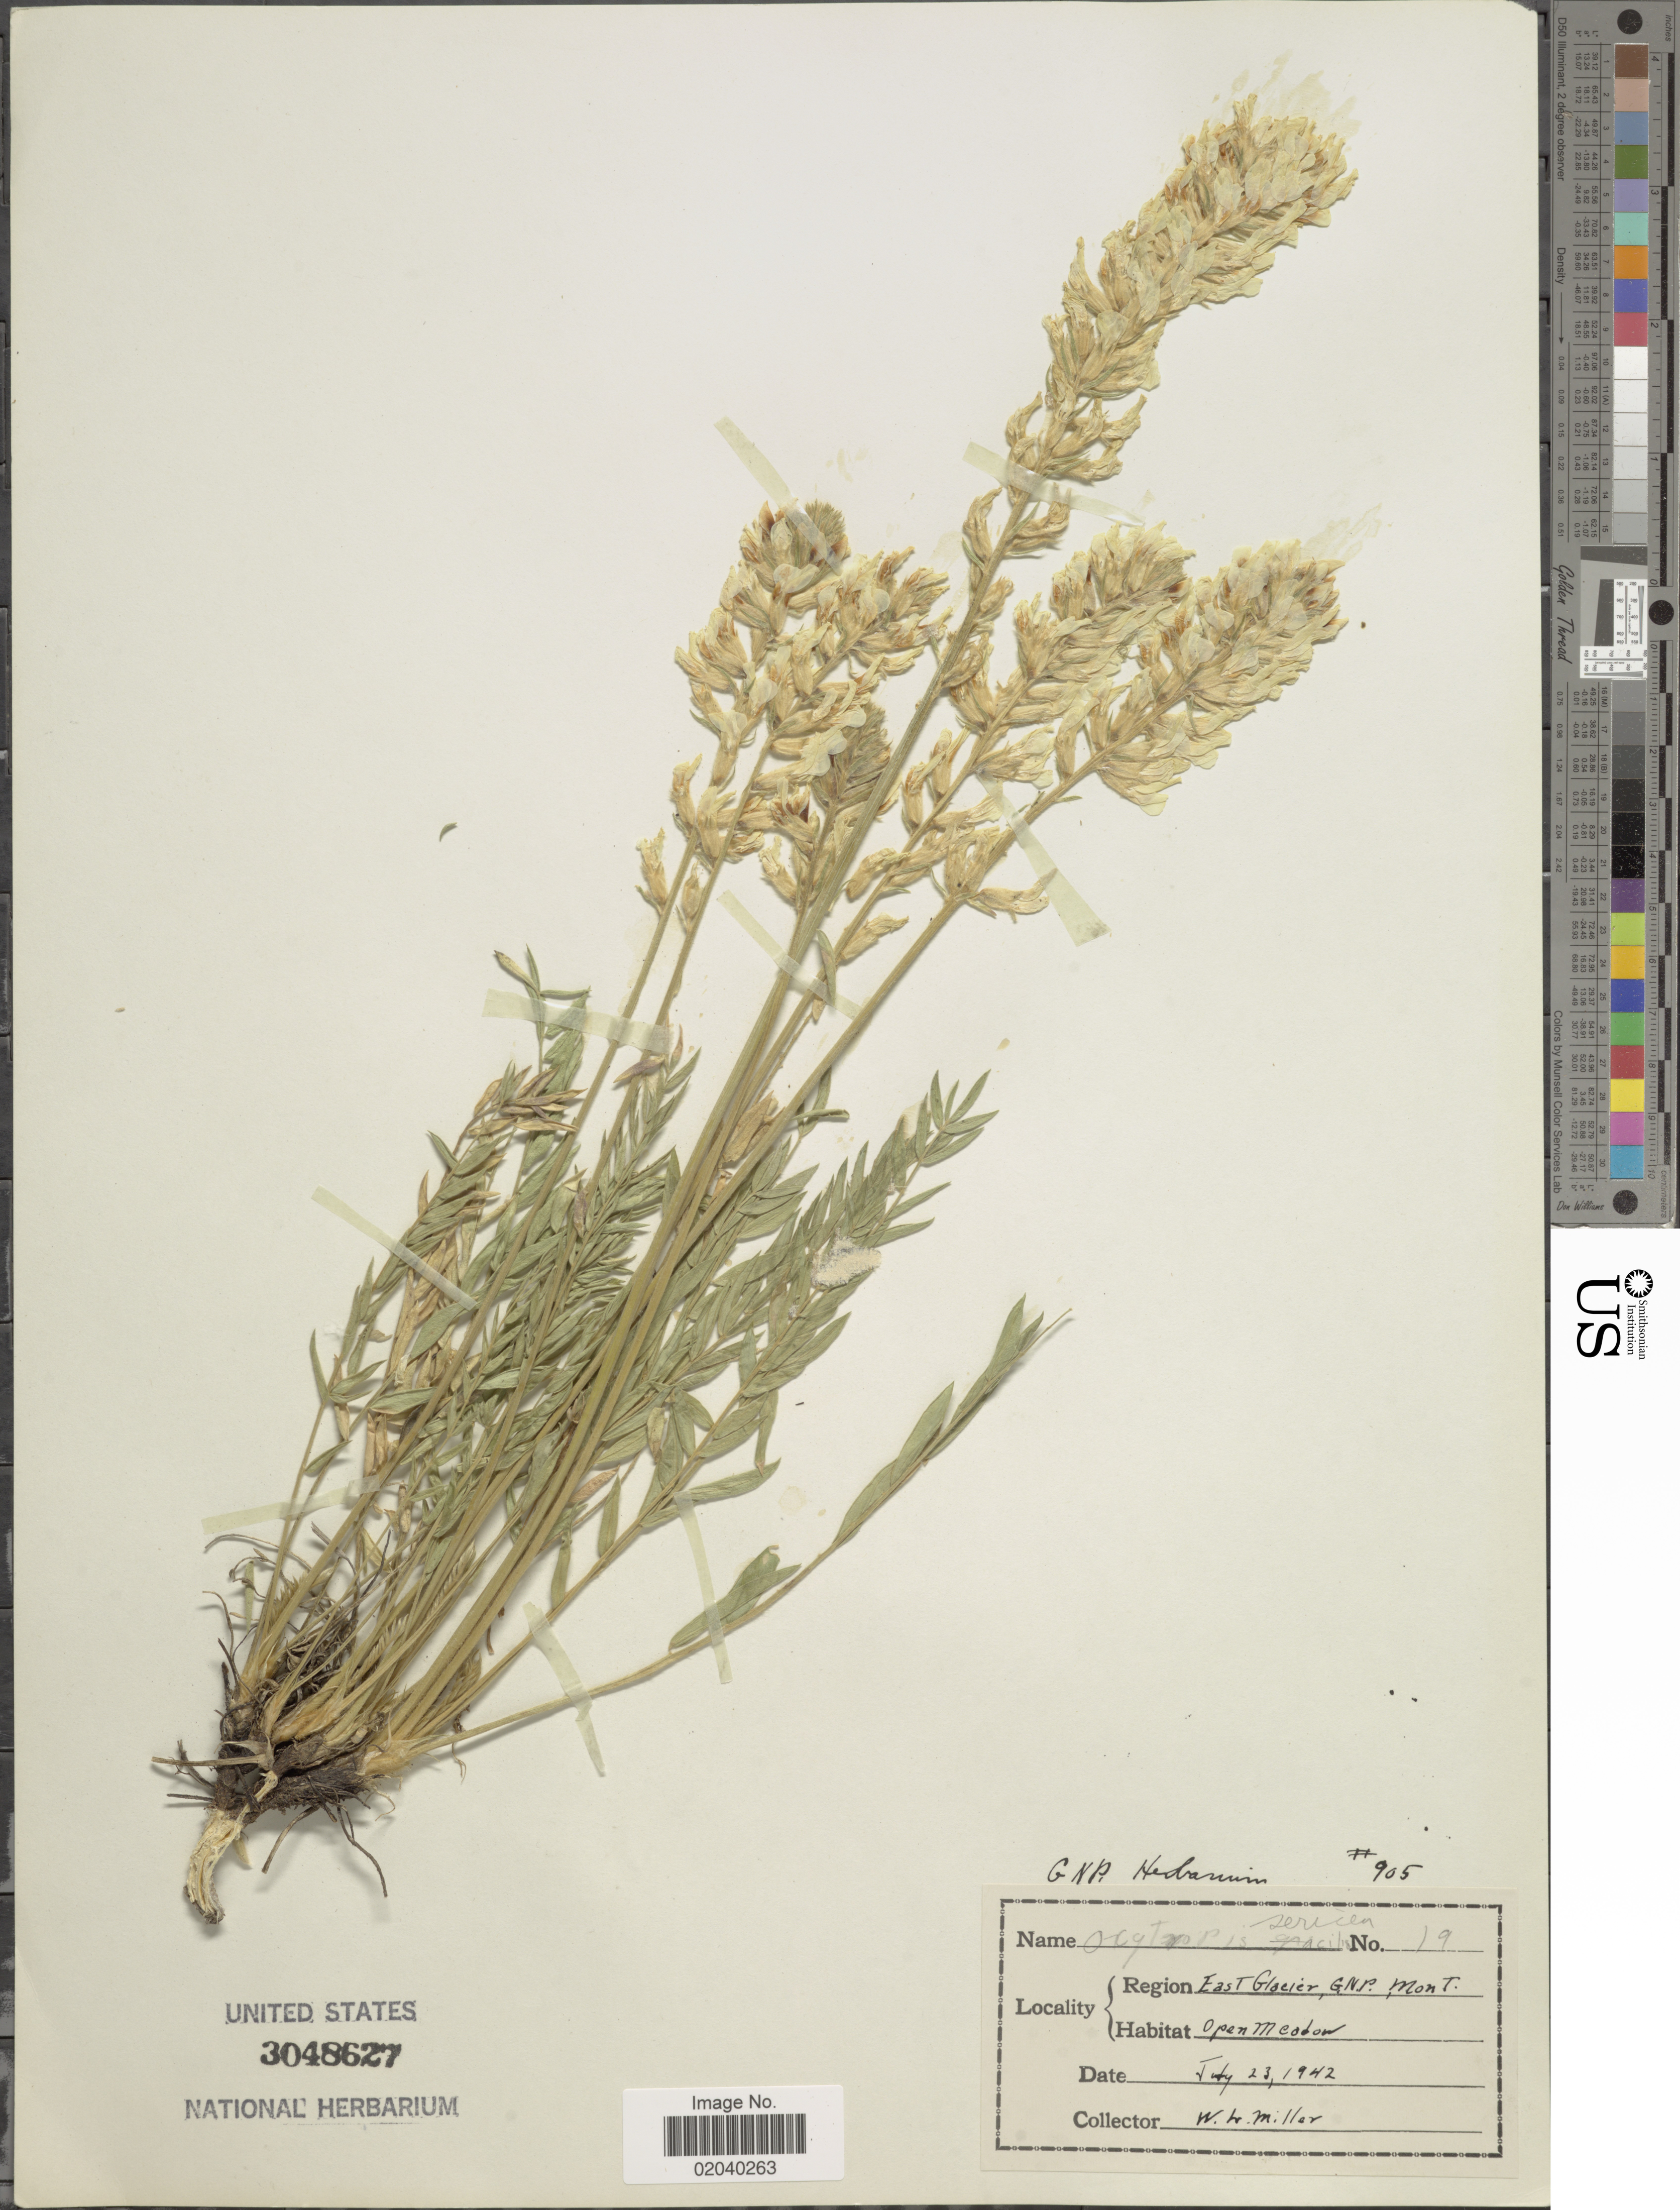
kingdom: Plantae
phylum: Tracheophyta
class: Magnoliopsida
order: Fabales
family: Fabaceae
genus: Oxytropis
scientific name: Oxytropis sericea var. sericea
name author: Nutt.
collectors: W. W. Miller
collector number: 19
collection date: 1942-07-23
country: United States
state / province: Montana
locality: Region East Glacier, G.N.P., Open meadow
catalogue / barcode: US 3048627